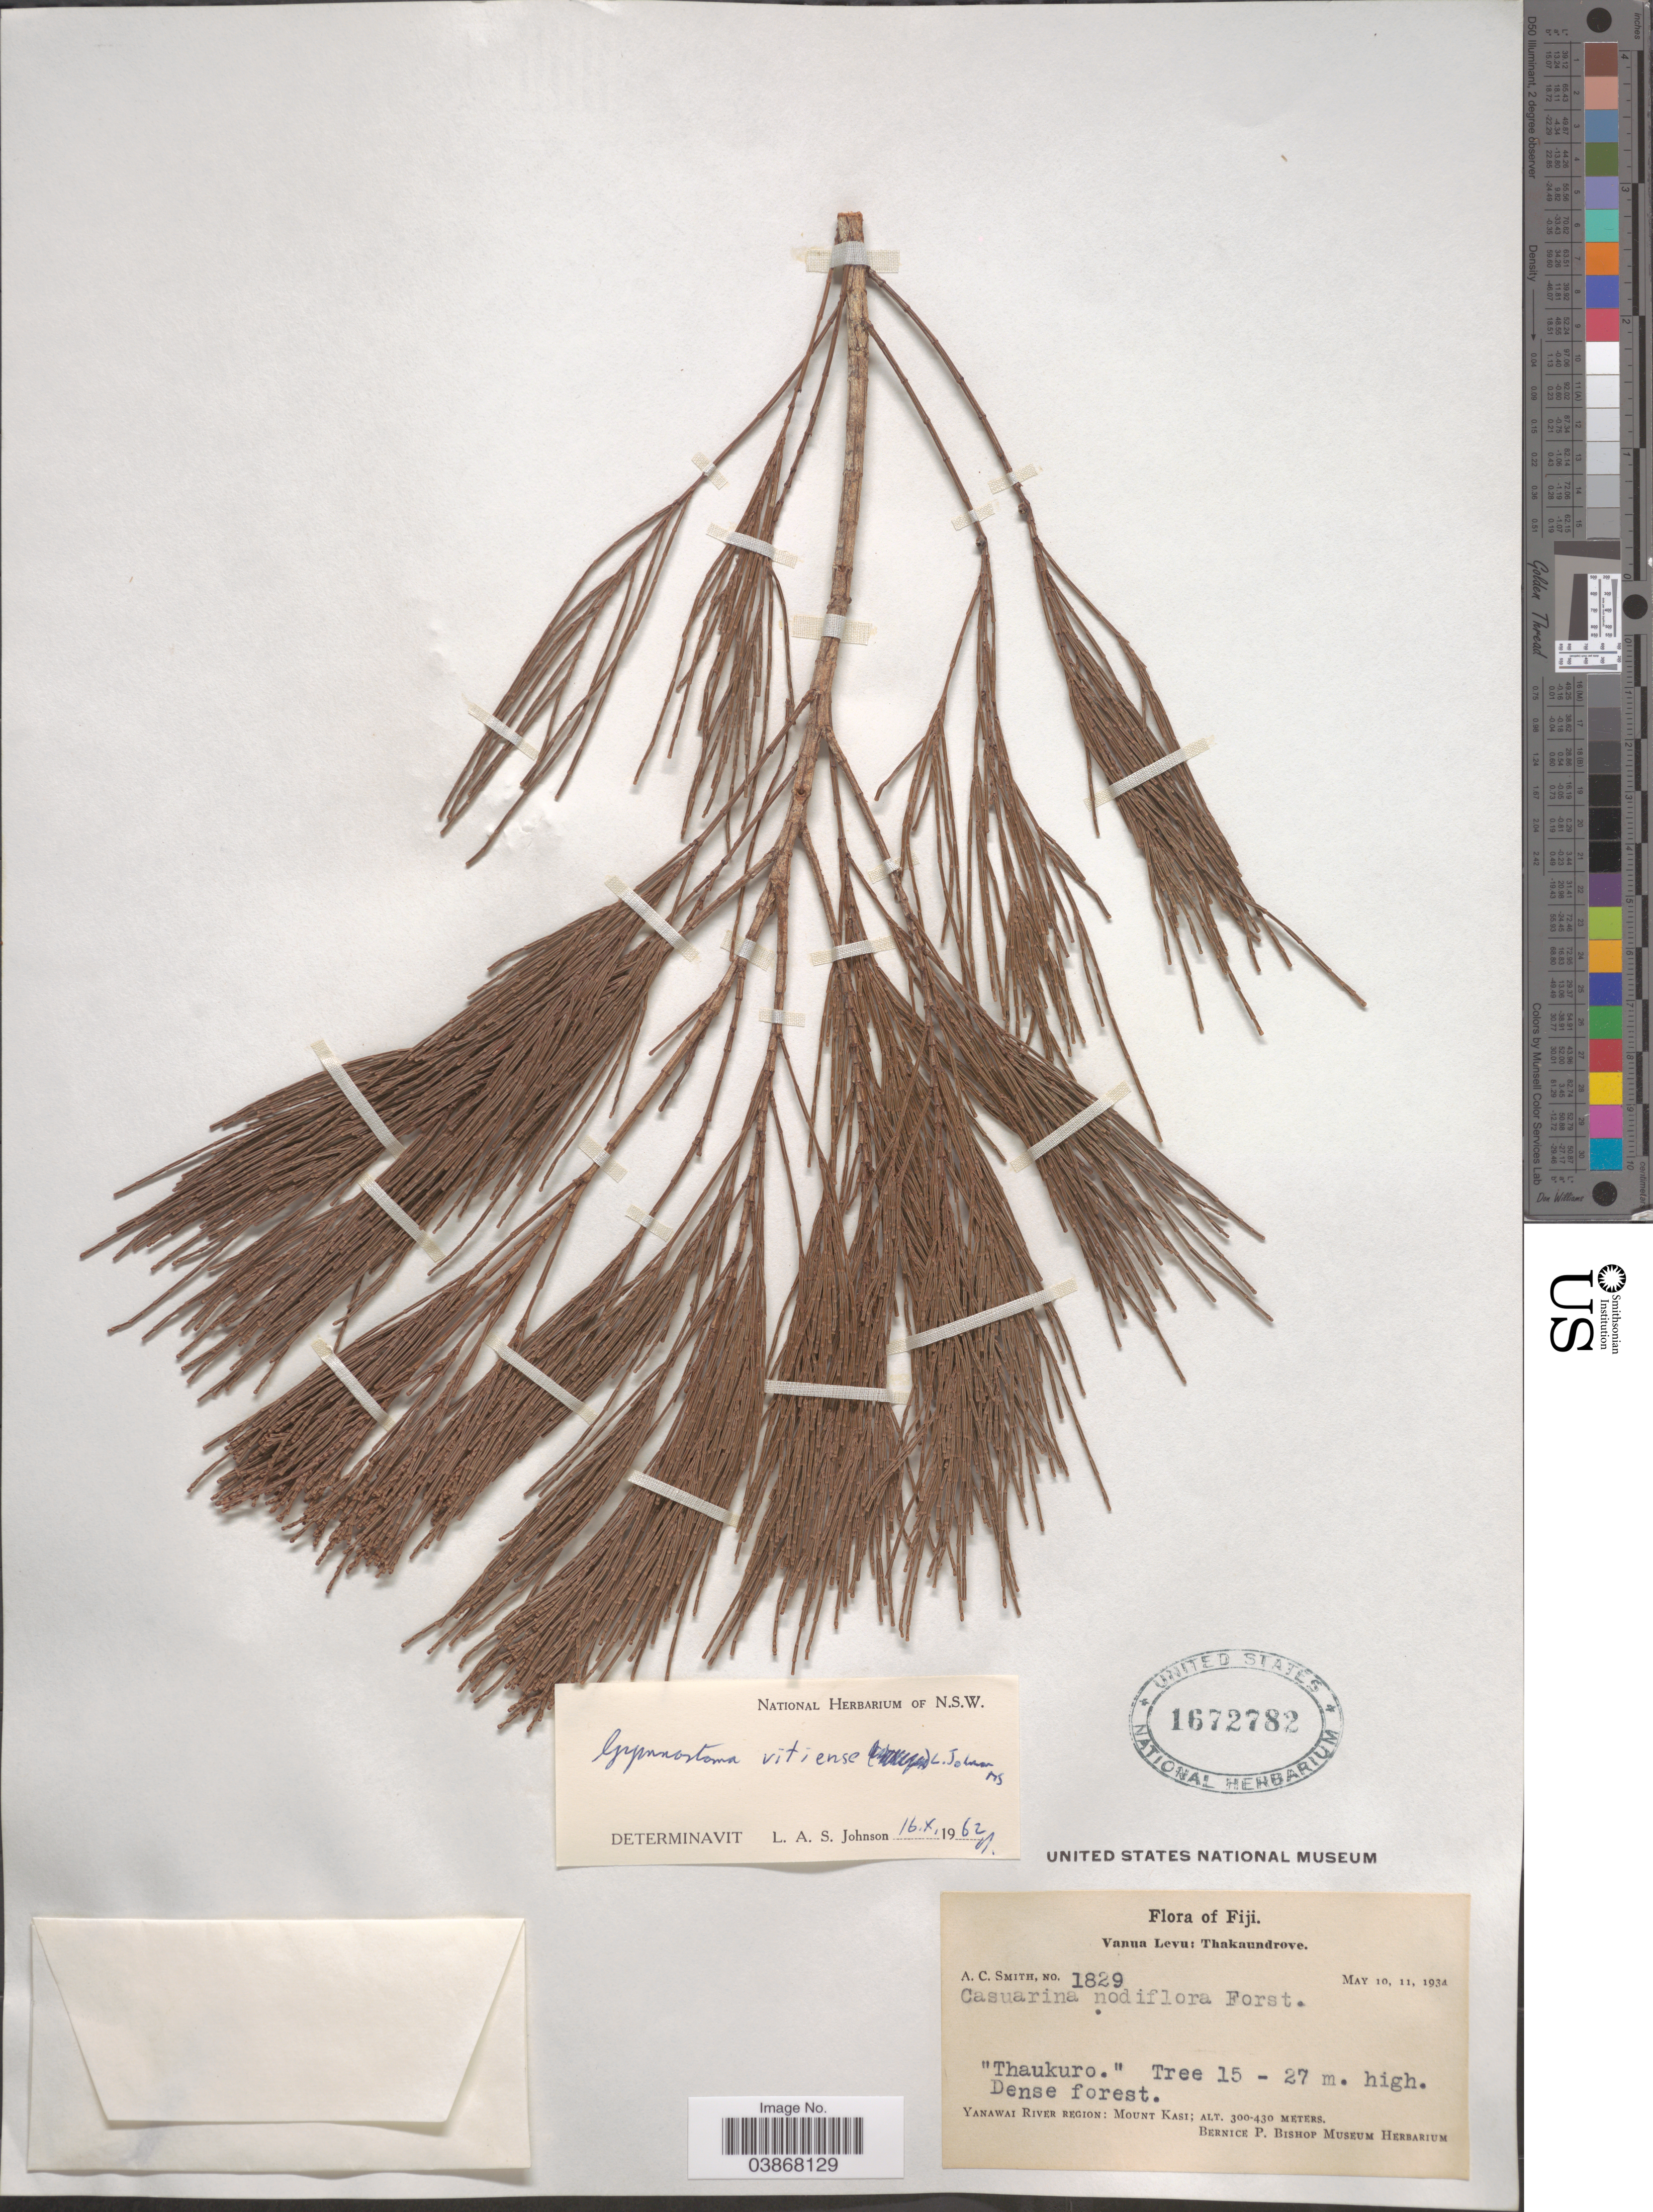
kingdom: Plantae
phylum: Tracheophyta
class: Magnoliopsida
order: Fagales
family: Casuarinaceae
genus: Gymnostoma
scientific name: Gymnostoma vitiense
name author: L.A.S. Johnson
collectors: A. C. Smith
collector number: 1829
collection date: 1934-05-10/1934-05-11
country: Fiji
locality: Vanua Levu: Thakaundrove. Yanawai River Region: Mount Kasi.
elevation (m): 300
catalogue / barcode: US 1672782